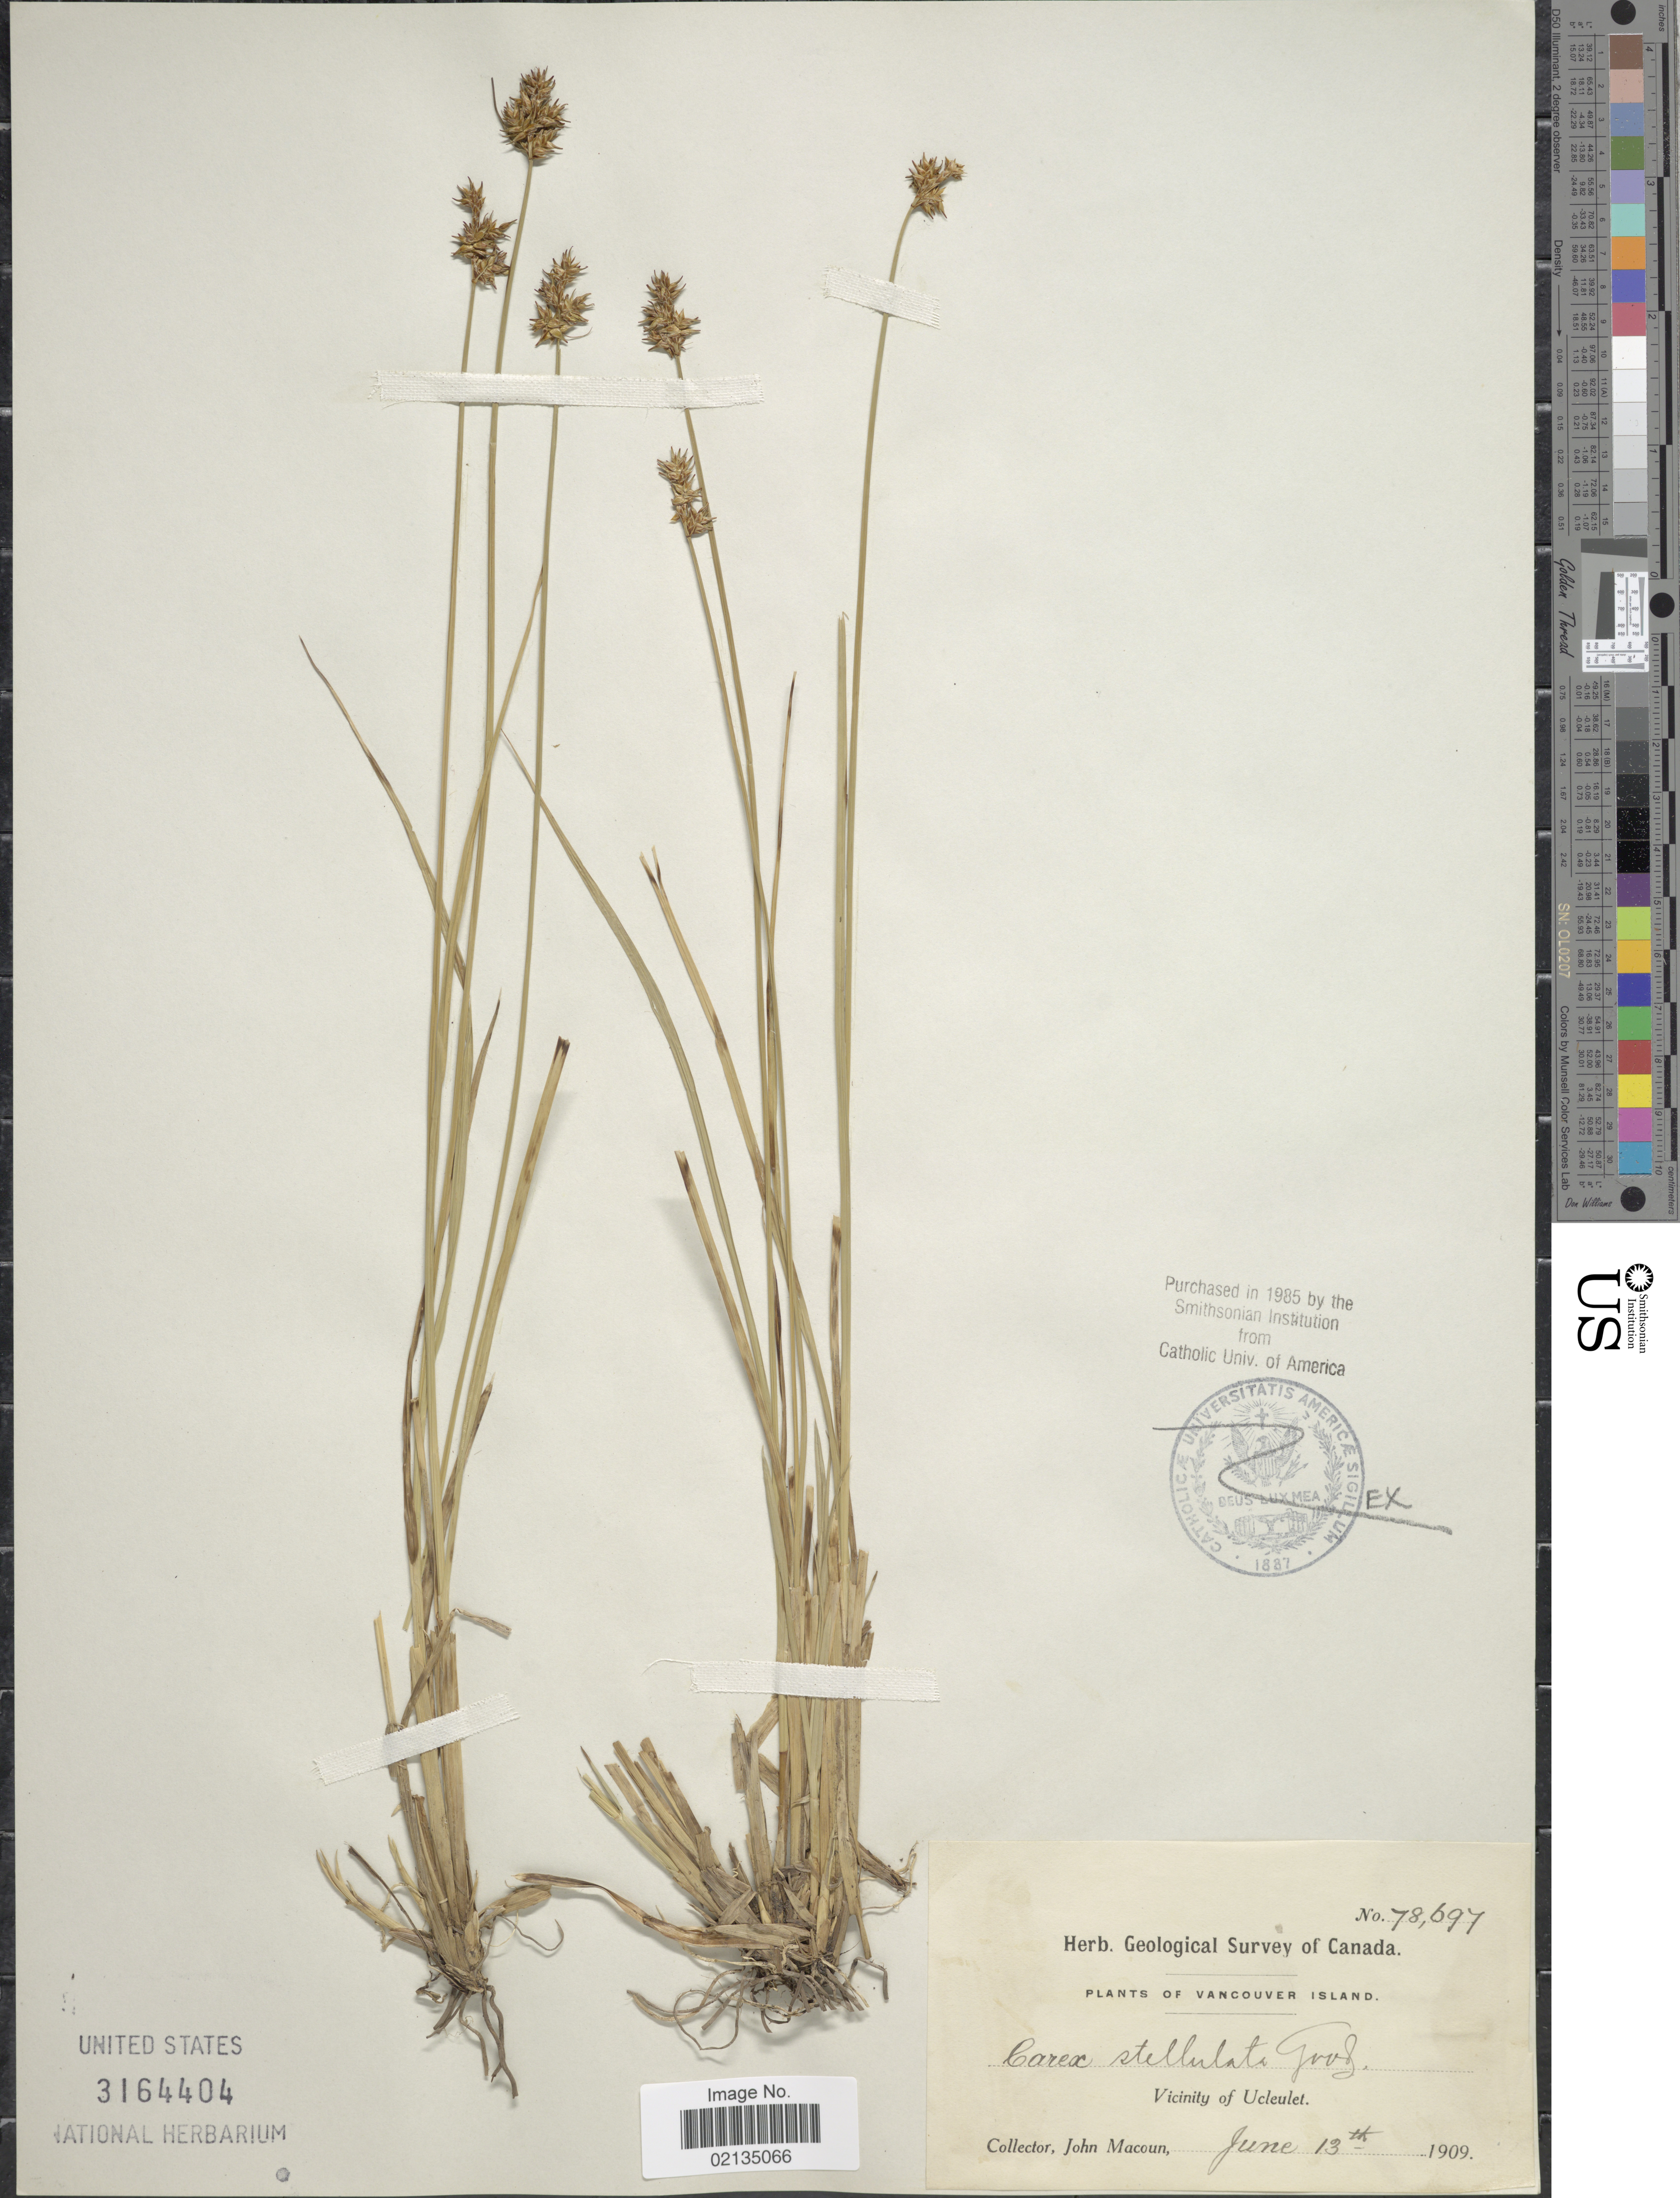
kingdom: Plantae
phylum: Tracheophyta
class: Liliopsida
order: Poales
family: Cyperaceae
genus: Carex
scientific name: Carex echinata subsp. echinata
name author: Murray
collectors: J. Macoun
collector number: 78697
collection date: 1909-06-13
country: Canada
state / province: British Columbia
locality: Vancouver Island, Vicinity of Ucleulet.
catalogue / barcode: US 3164404